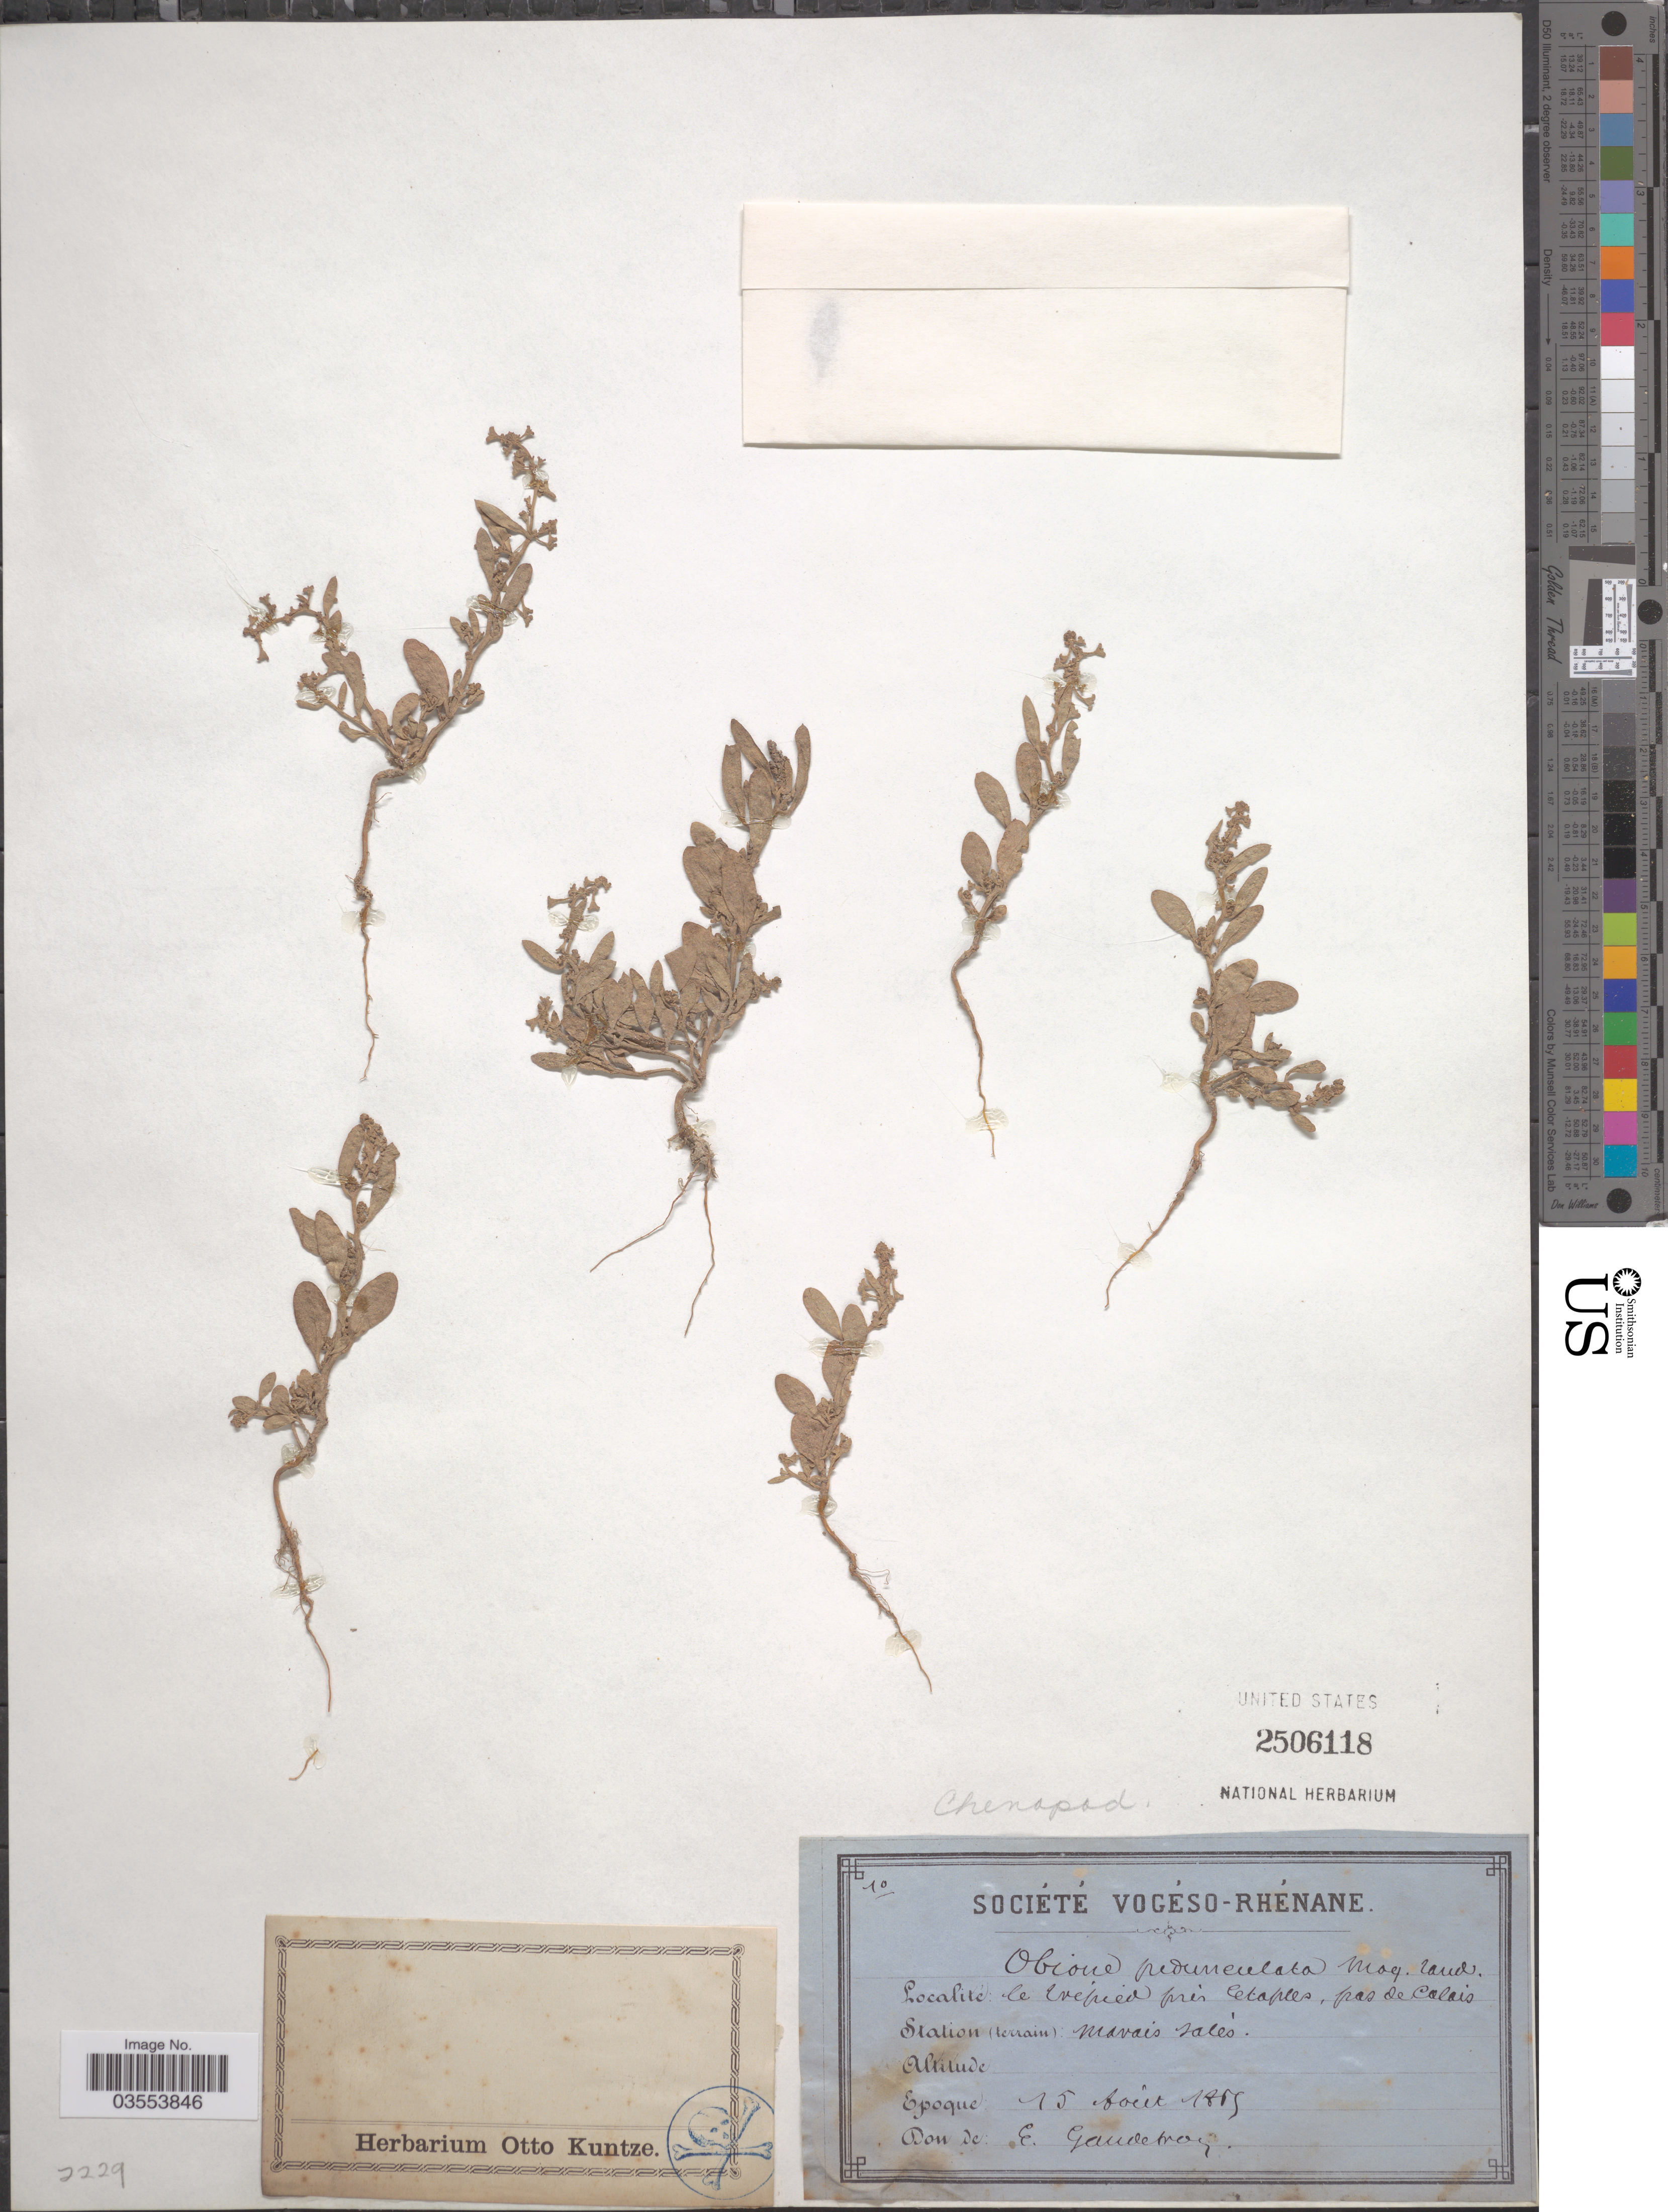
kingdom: Plantae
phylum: Tracheophyta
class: Magnoliopsida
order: Caryophyllales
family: Amaranthaceae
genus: Atriplex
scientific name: Atriplex pedunculata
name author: L.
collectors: E. Gaudefroy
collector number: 10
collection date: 1865-08-15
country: France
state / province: Hauts-de-France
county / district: Pas-de-Calais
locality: Le Trépied près Etaples, pas de Calais. Station (terrain): Mavais salès.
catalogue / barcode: US 2506118